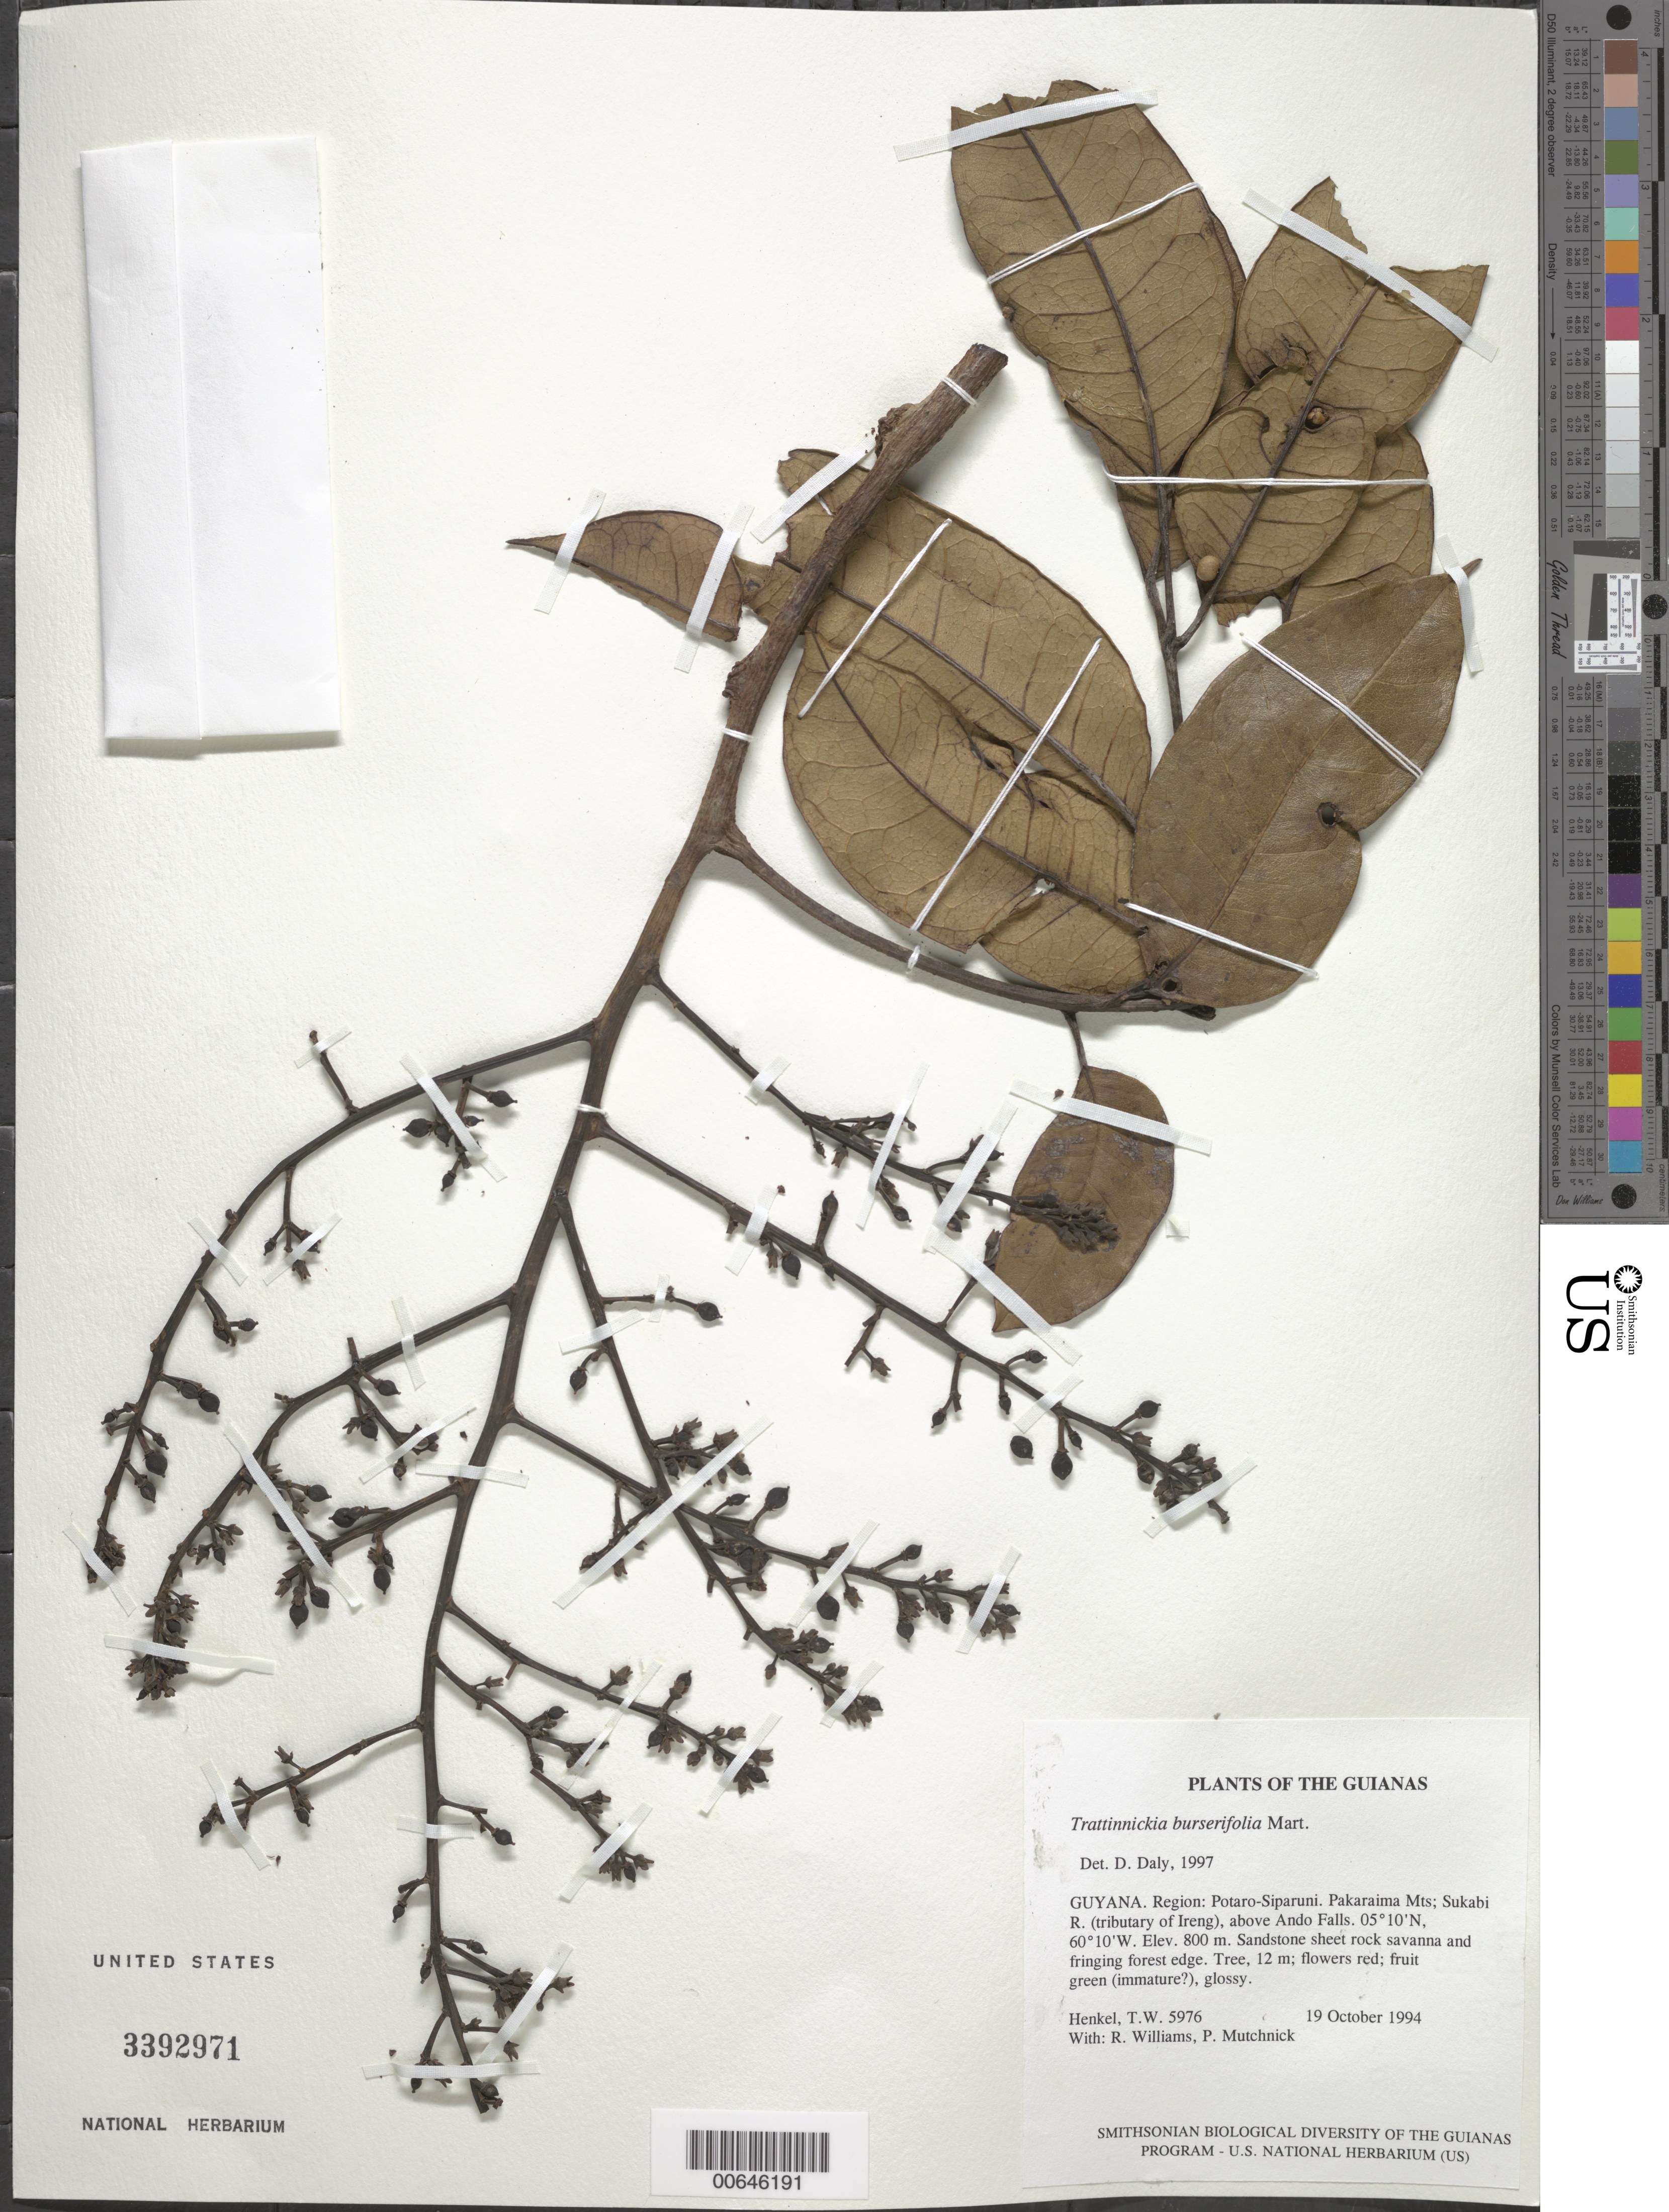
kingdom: Plantae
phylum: Tracheophyta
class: Magnoliopsida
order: Sapindales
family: Burseraceae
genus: Trattinnickia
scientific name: Trattinnickia burserifolia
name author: Mart.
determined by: Daly, D. C.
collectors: T. Henkel, R. Williams & P. Mutchnick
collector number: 5976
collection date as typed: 19 October 1994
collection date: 1994-10-19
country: Guyana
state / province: Potaro-Siparuni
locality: Pakaraima Mts; Sukabi R. (tributary of Ireng), above Ando Falls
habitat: Sandstone sheet rock savanna and fringing forest edge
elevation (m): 800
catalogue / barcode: US 3392971